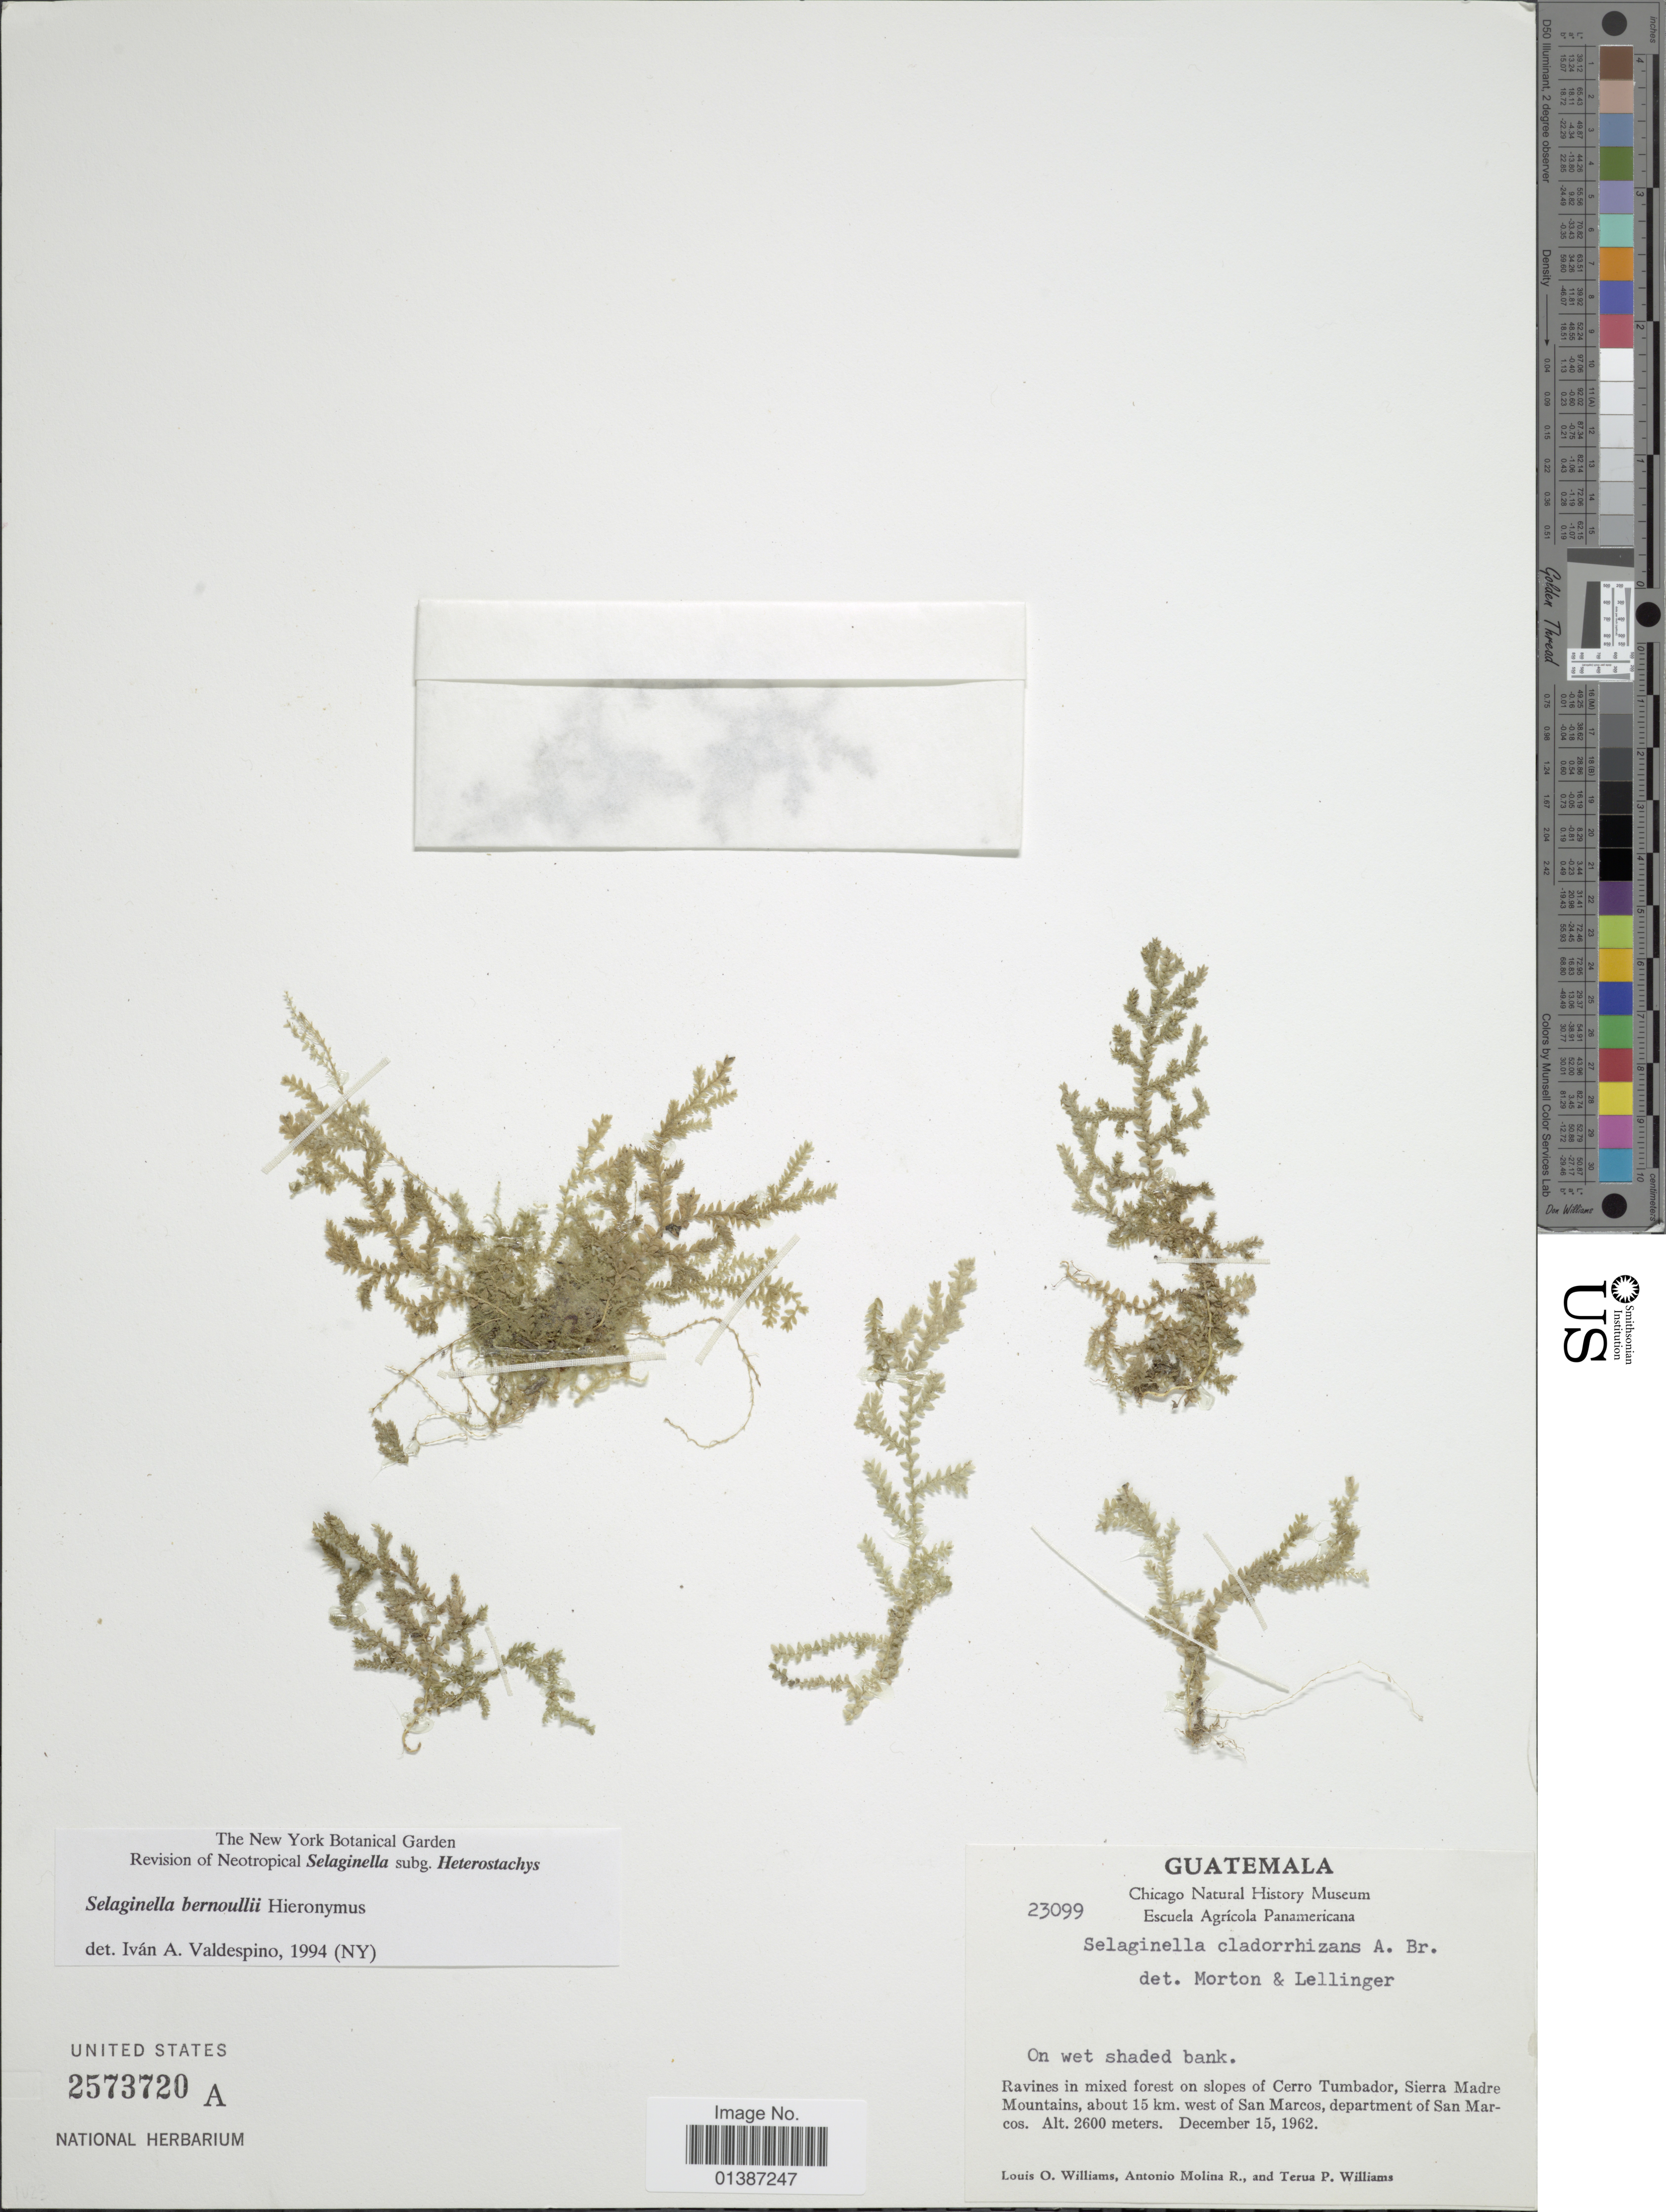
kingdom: Plantae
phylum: Tracheophyta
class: Lycopodiopsida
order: Selaginellales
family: Selaginellaceae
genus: Selaginella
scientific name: Selaginella bernoullii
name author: Hieron.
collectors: L. O. Williams, A. Molina R. & T. P. Williams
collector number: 23099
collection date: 1962-12-15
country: Guatemala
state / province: San Marcos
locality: Ravines in mixed forest on slopes of Cerro Tumbador, Sierra Madre Mountains, about 15 km west of San Marcos, department of San Marcos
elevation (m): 2600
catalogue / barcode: US 2573720A